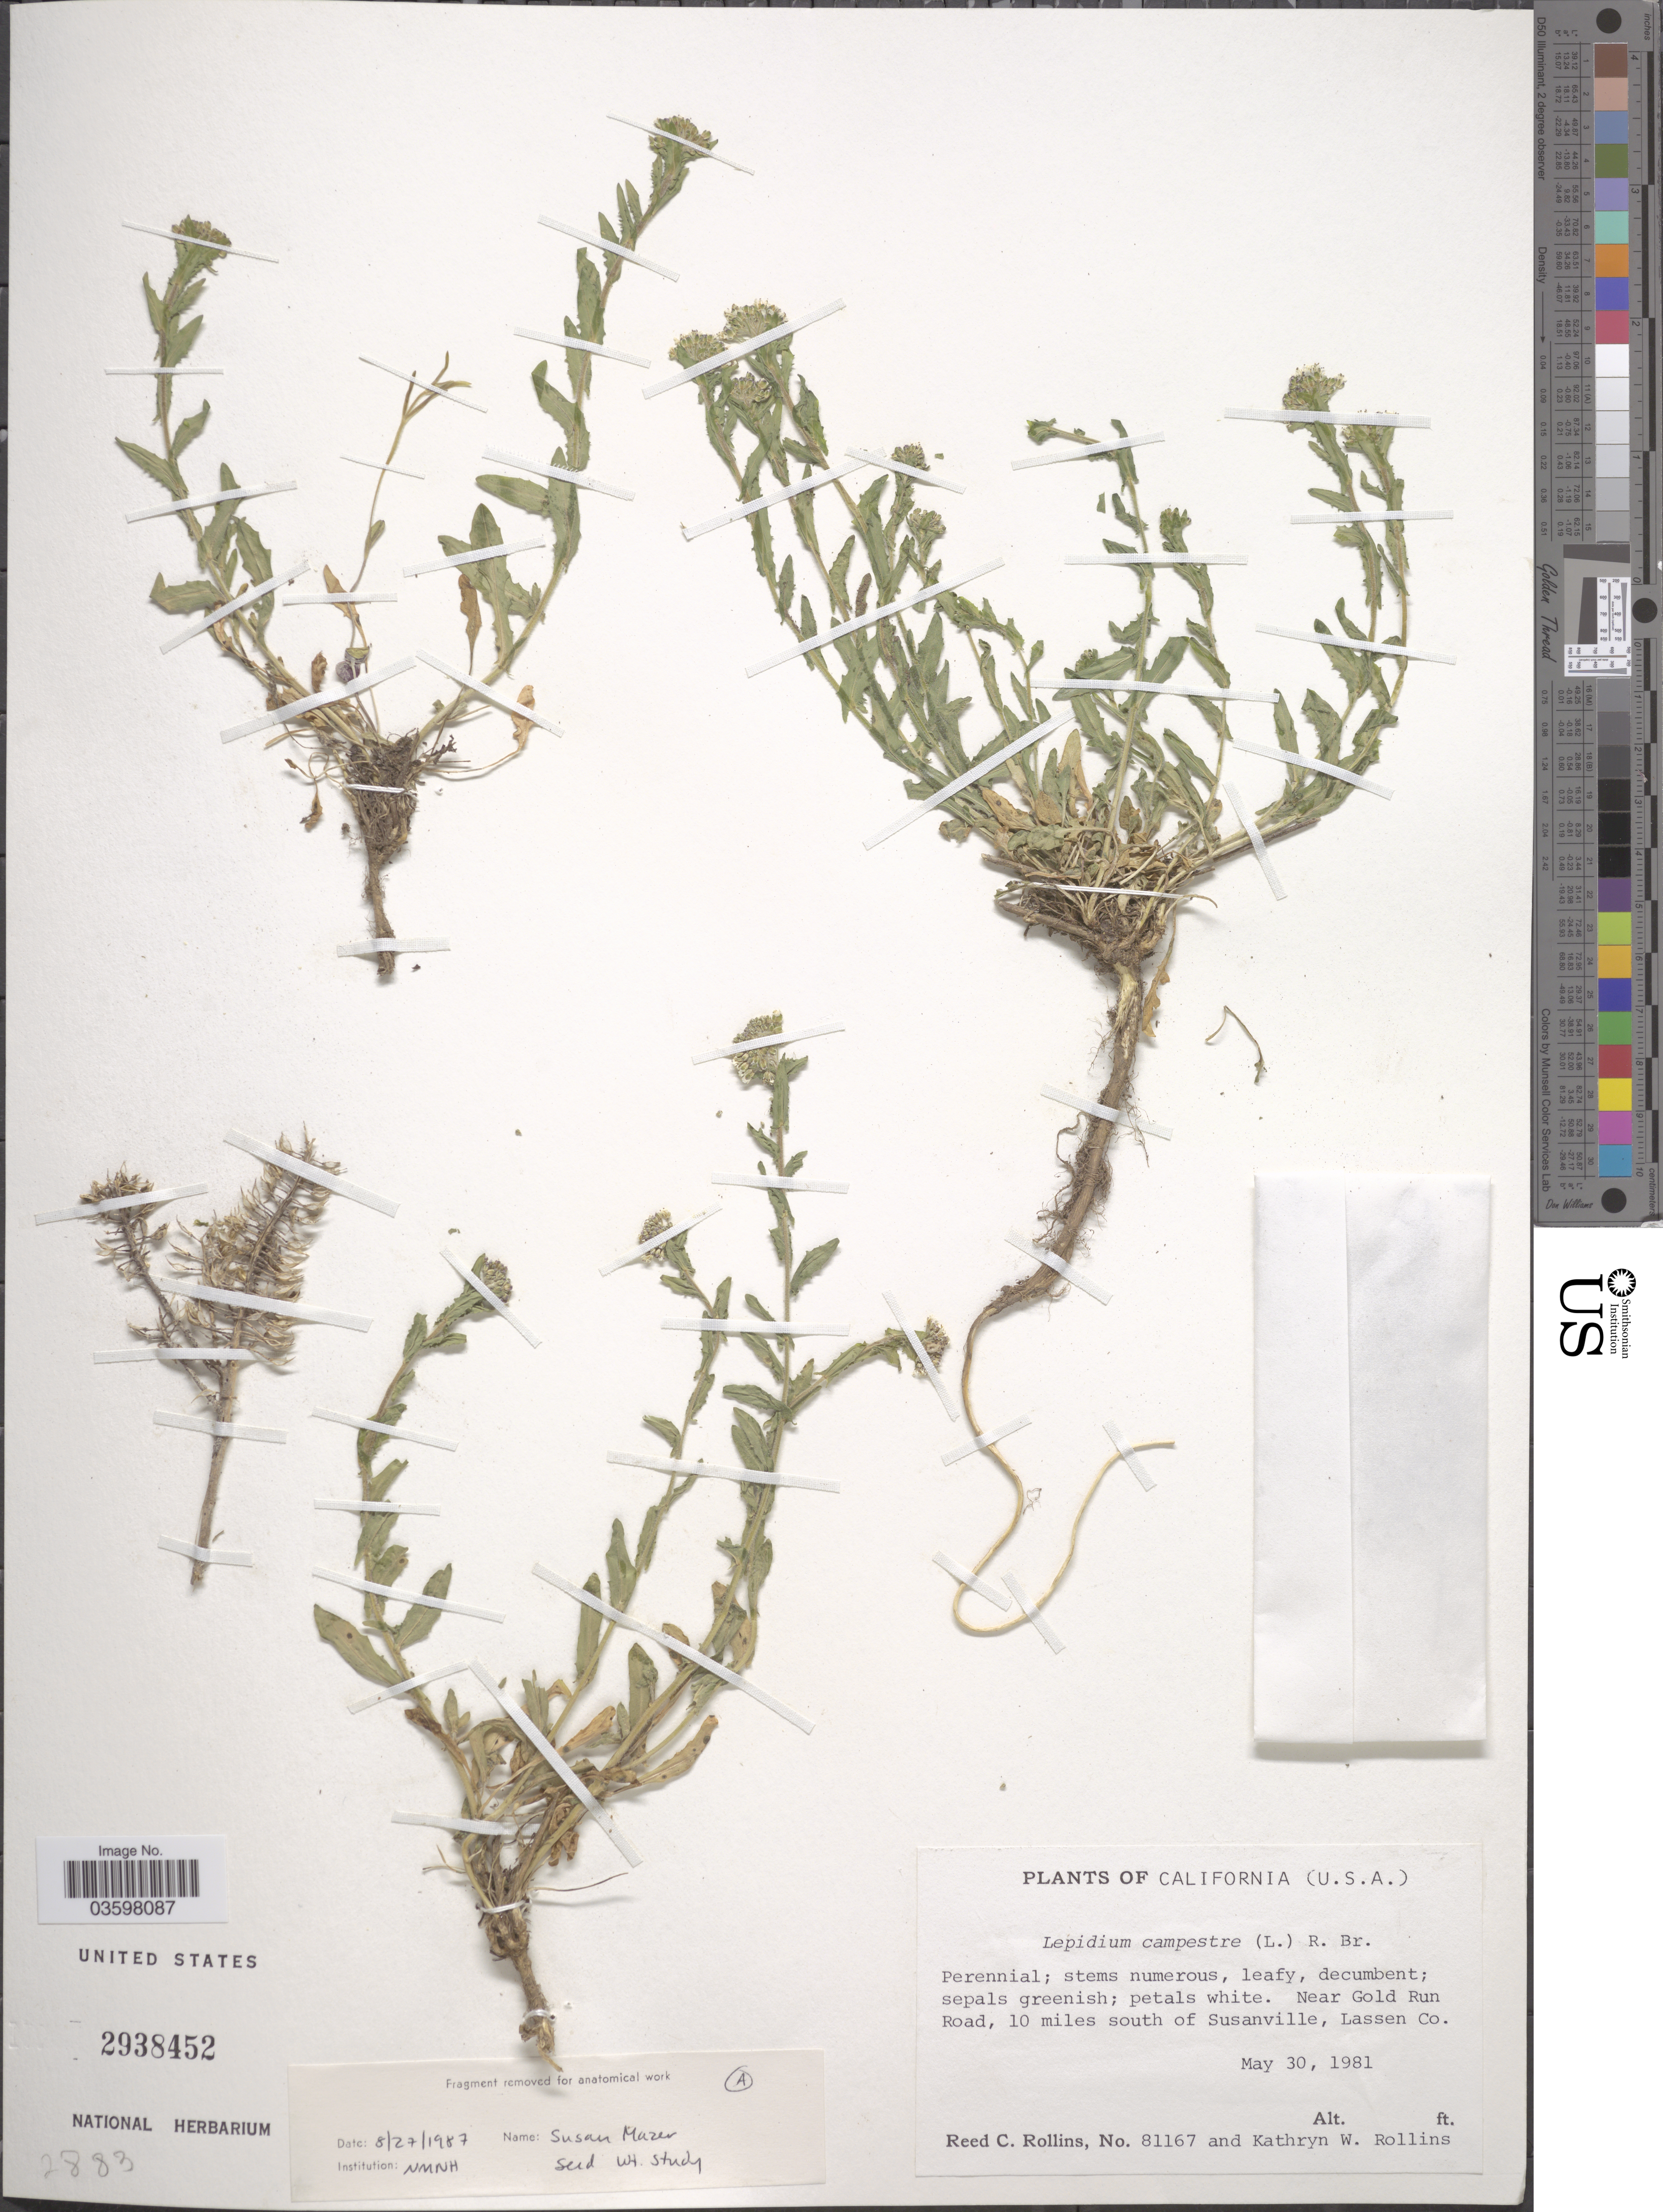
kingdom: Plantae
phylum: Tracheophyta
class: Magnoliopsida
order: Brassicales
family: Brassicaceae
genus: Lepidium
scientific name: Lepidium heterophyllum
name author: Benth.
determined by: Al-Shehbaz, I. A., (MO), Missouri Botanical Garden (UNITED STATES)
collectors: R. C. Rollins & K. W. Rollins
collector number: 81167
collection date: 1981-05-30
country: United States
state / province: California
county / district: Lassen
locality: Near Gold Run Road, 10 miles south of Susanville, Lassen Co.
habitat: near road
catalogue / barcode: US 2938452